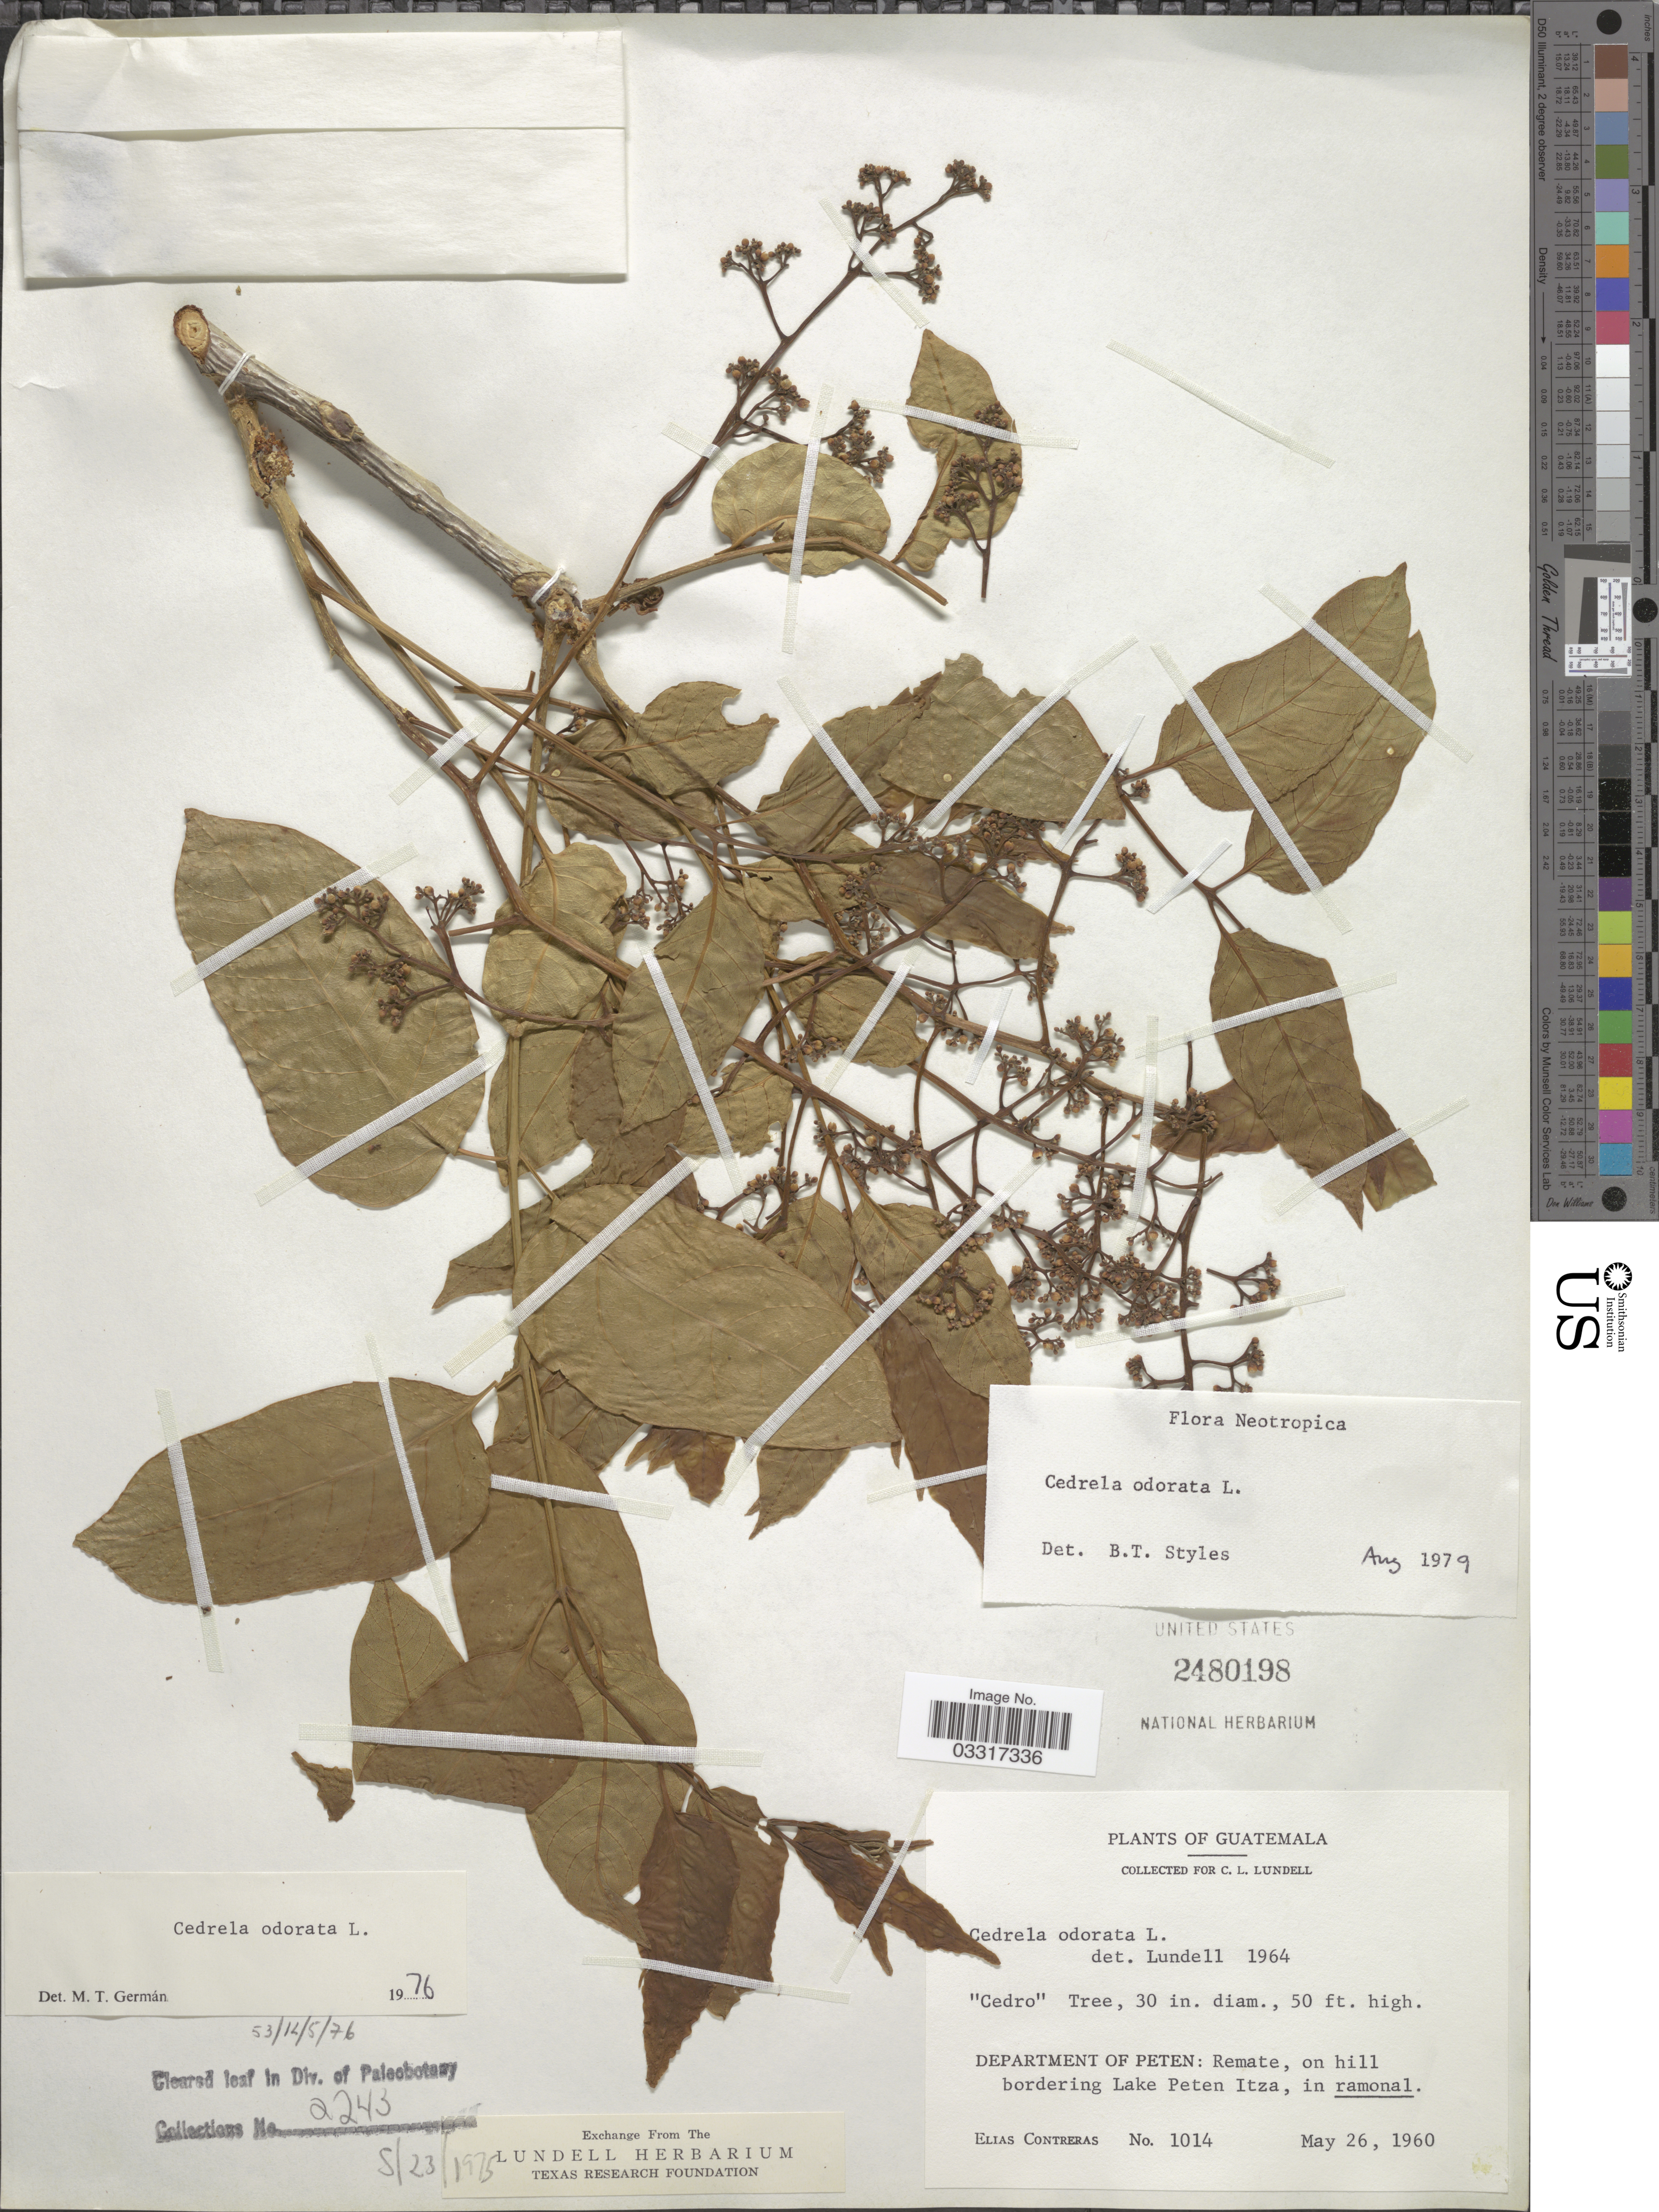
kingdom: Plantae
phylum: Tracheophyta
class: Magnoliopsida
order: Sapindales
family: Meliaceae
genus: Cedrela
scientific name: Cedrela odorata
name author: L.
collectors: E. Contreras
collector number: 1014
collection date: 1960-05-26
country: Guatemala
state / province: El Petén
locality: Department of Peten: Remate, on hill bordering Lake Peten Itza.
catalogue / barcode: US 2480198